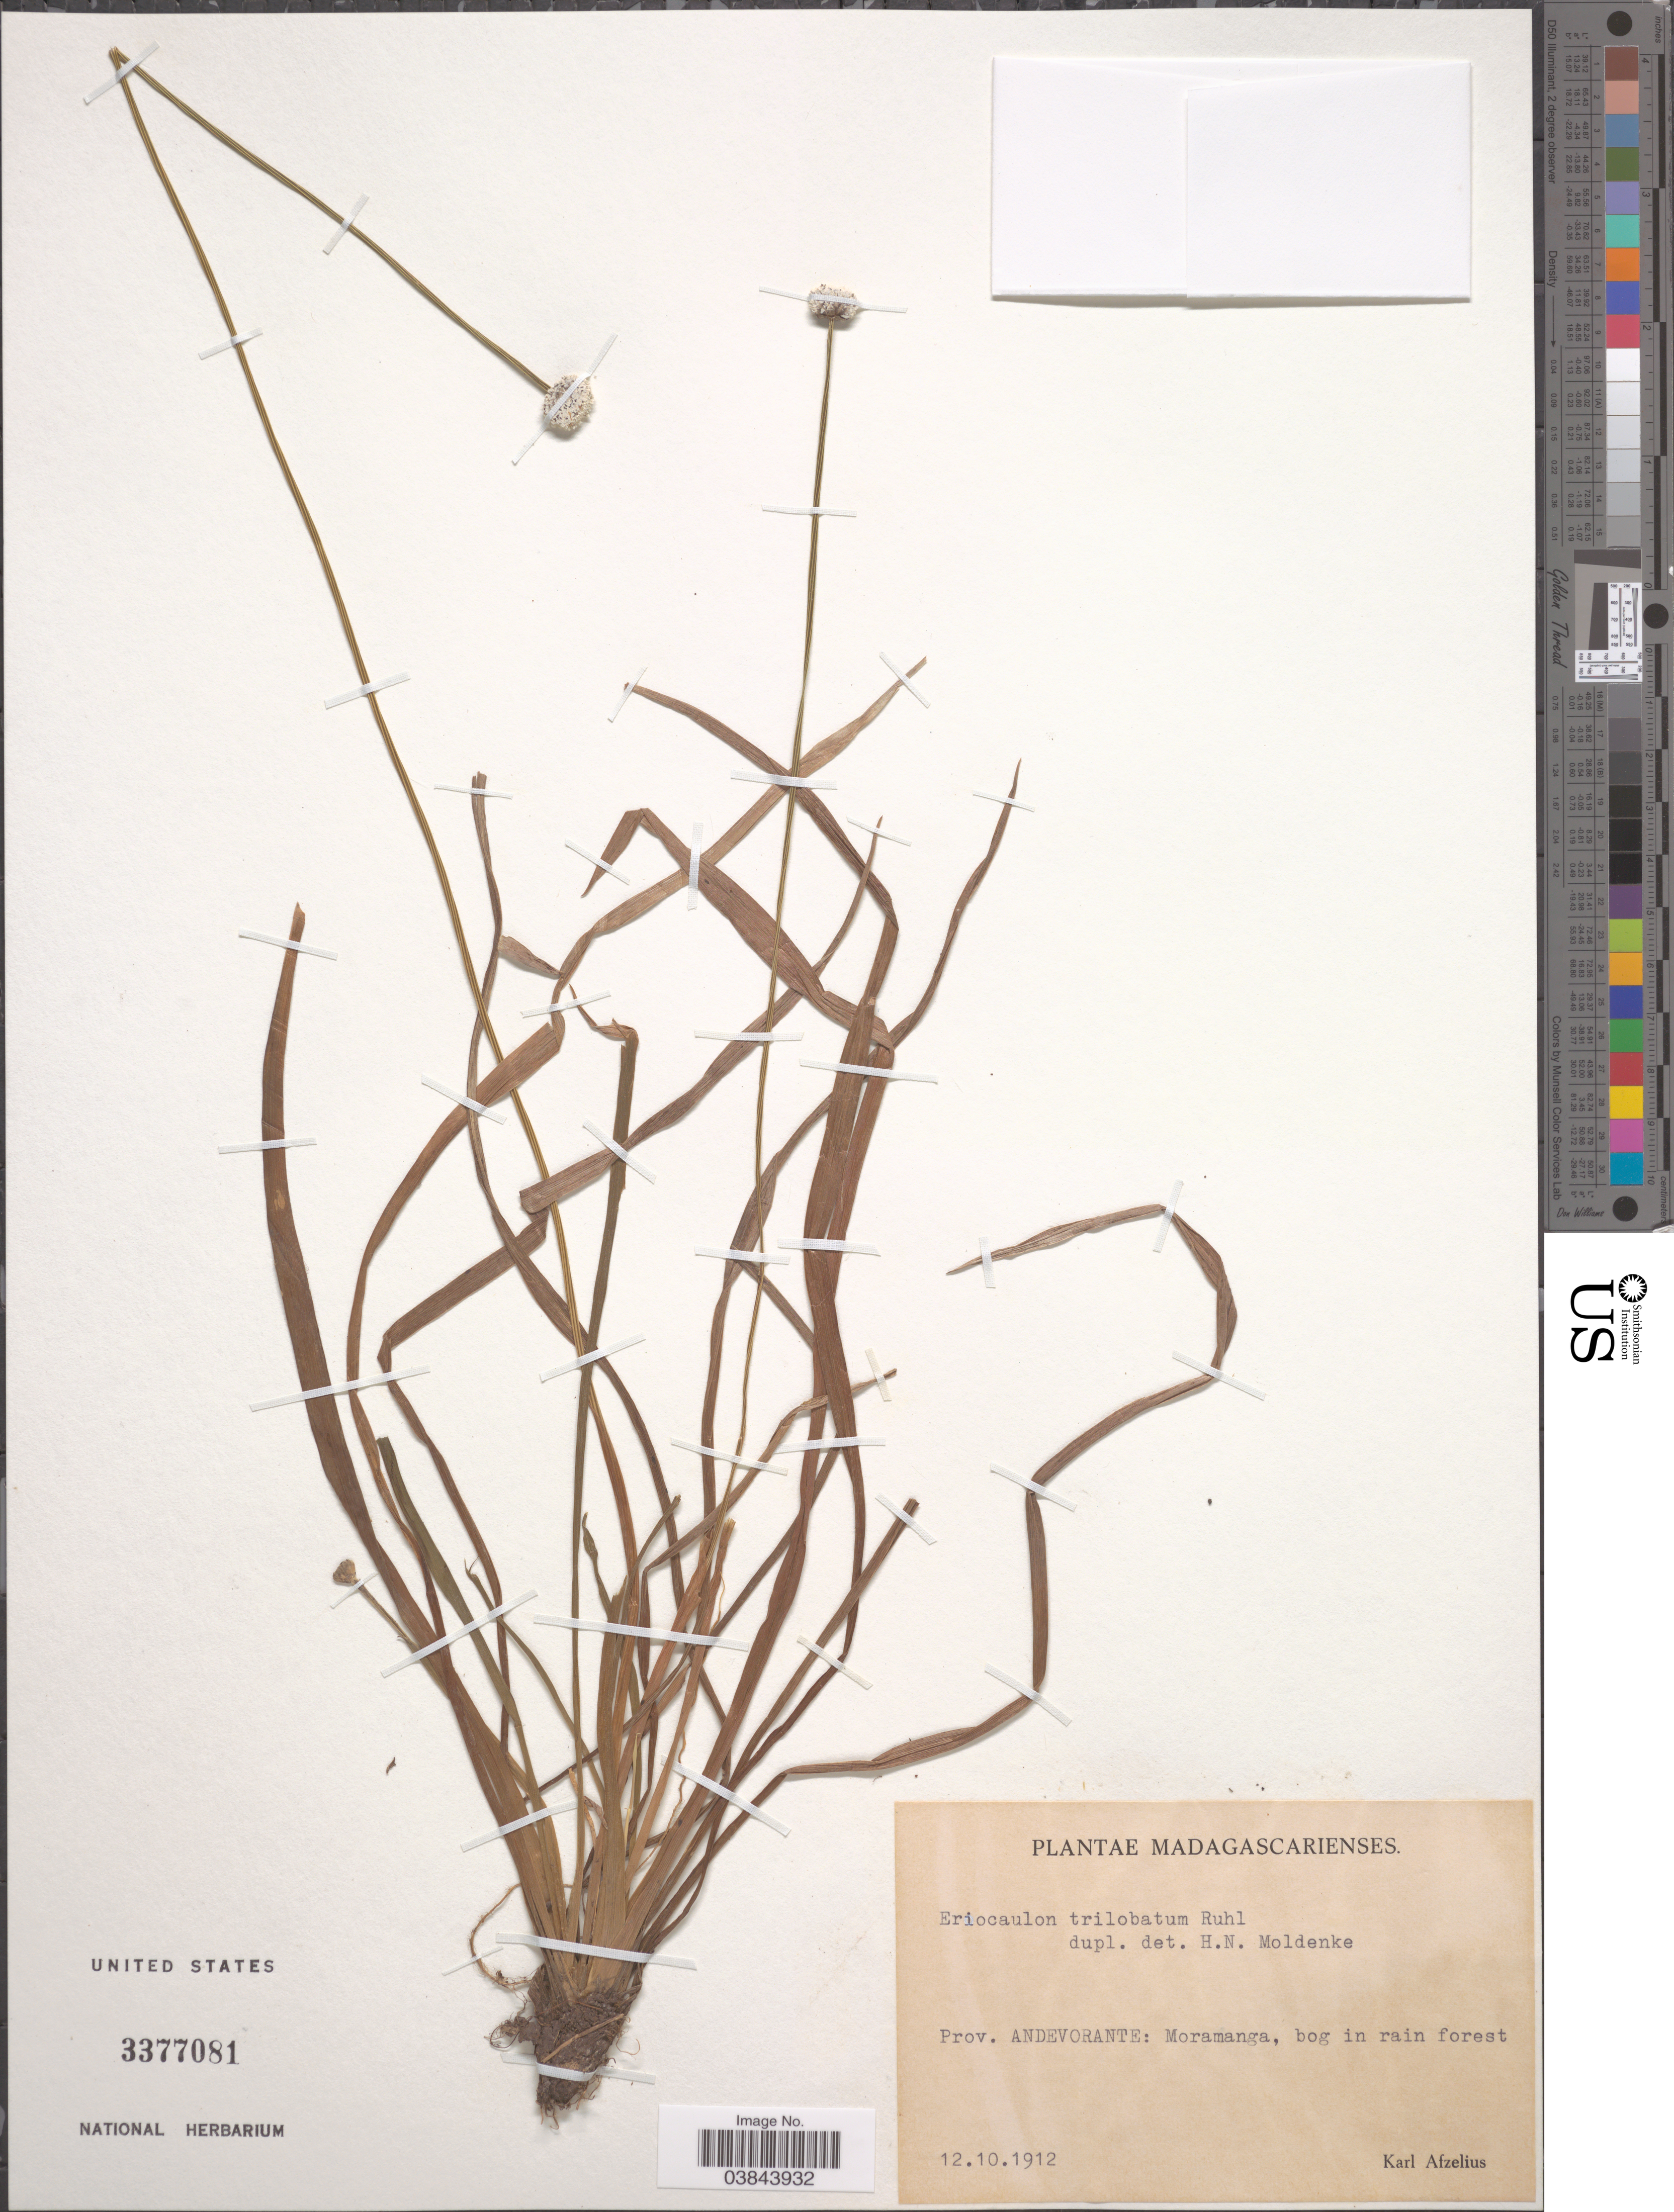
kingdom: Plantae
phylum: Tracheophyta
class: Liliopsida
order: Poales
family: Eriocaulaceae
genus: Eriocaulon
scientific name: Eriocaulon trilobatum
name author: Ruhland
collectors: K. R. Afzelius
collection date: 1912-10-12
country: Madagascar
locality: Prov. Andevorante: Moramanga, bog in rain forest.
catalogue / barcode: US 3377081